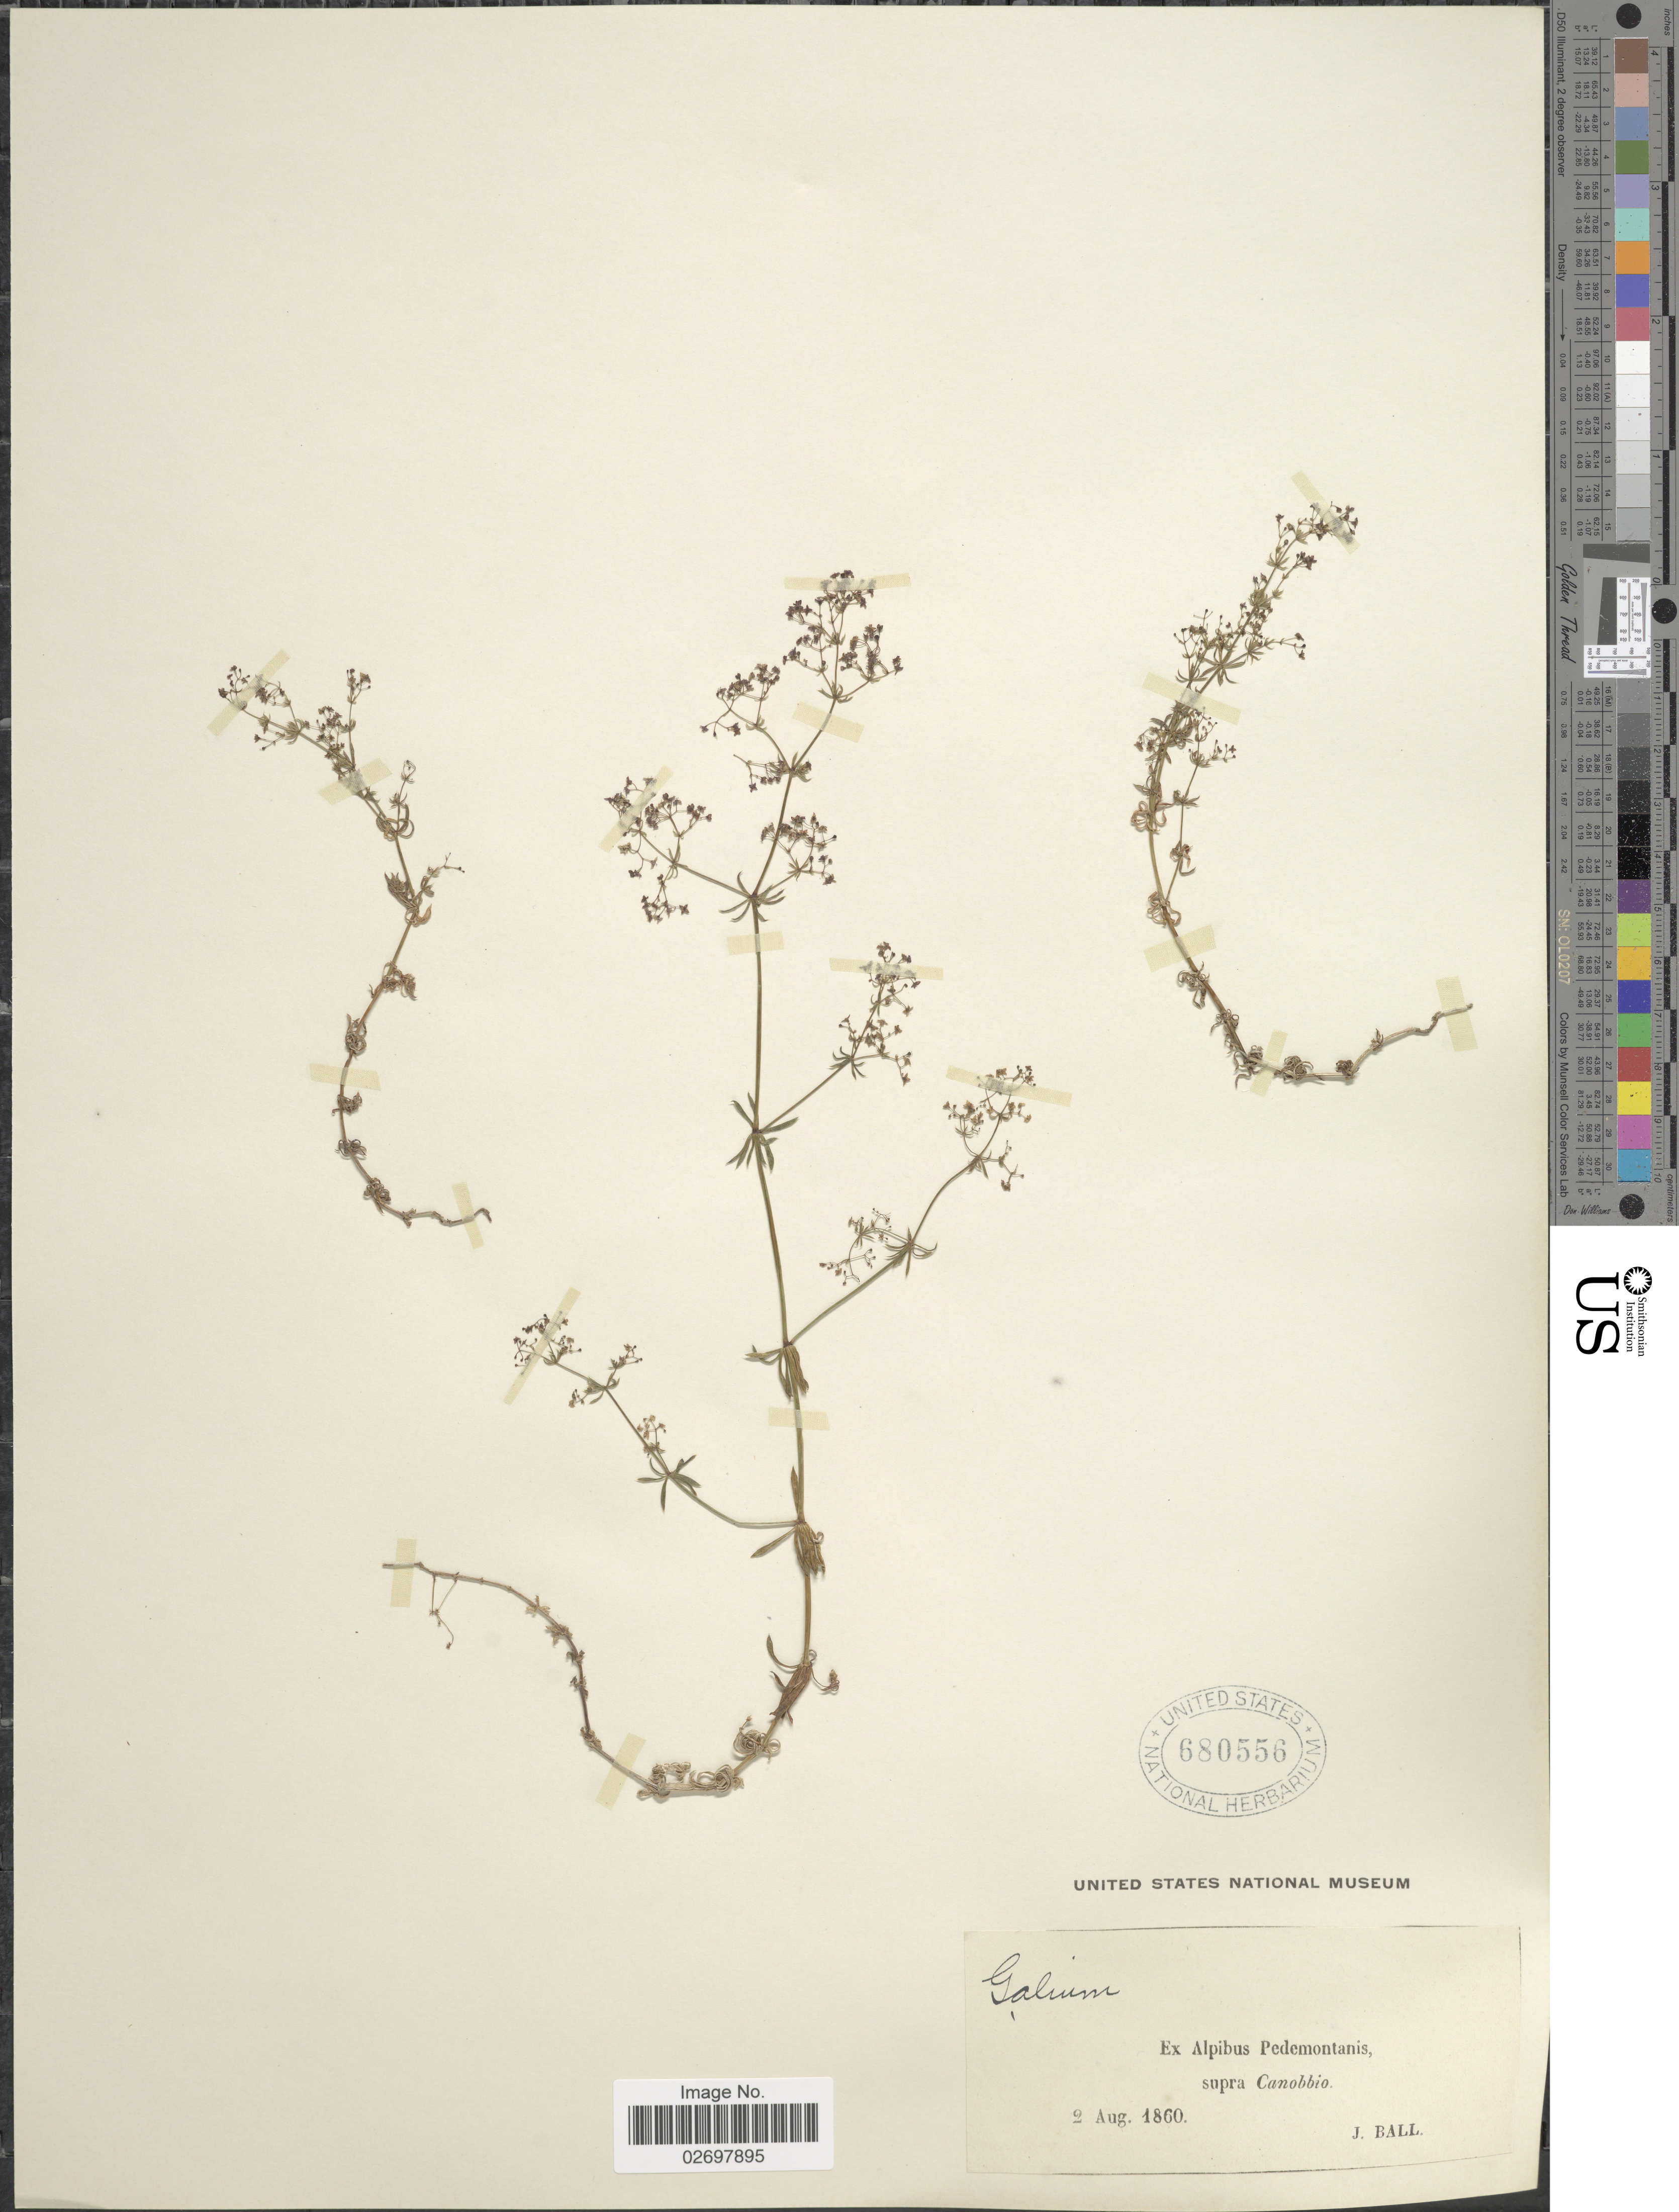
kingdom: Plantae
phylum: Tracheophyta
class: Magnoliopsida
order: Gentianales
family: Rubiaceae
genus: Galium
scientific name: Galium sp.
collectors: J. Ball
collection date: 1860-08-02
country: Switzerland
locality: Ex Alpibus Pedemontanis supra Canobbio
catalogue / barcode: US 680556